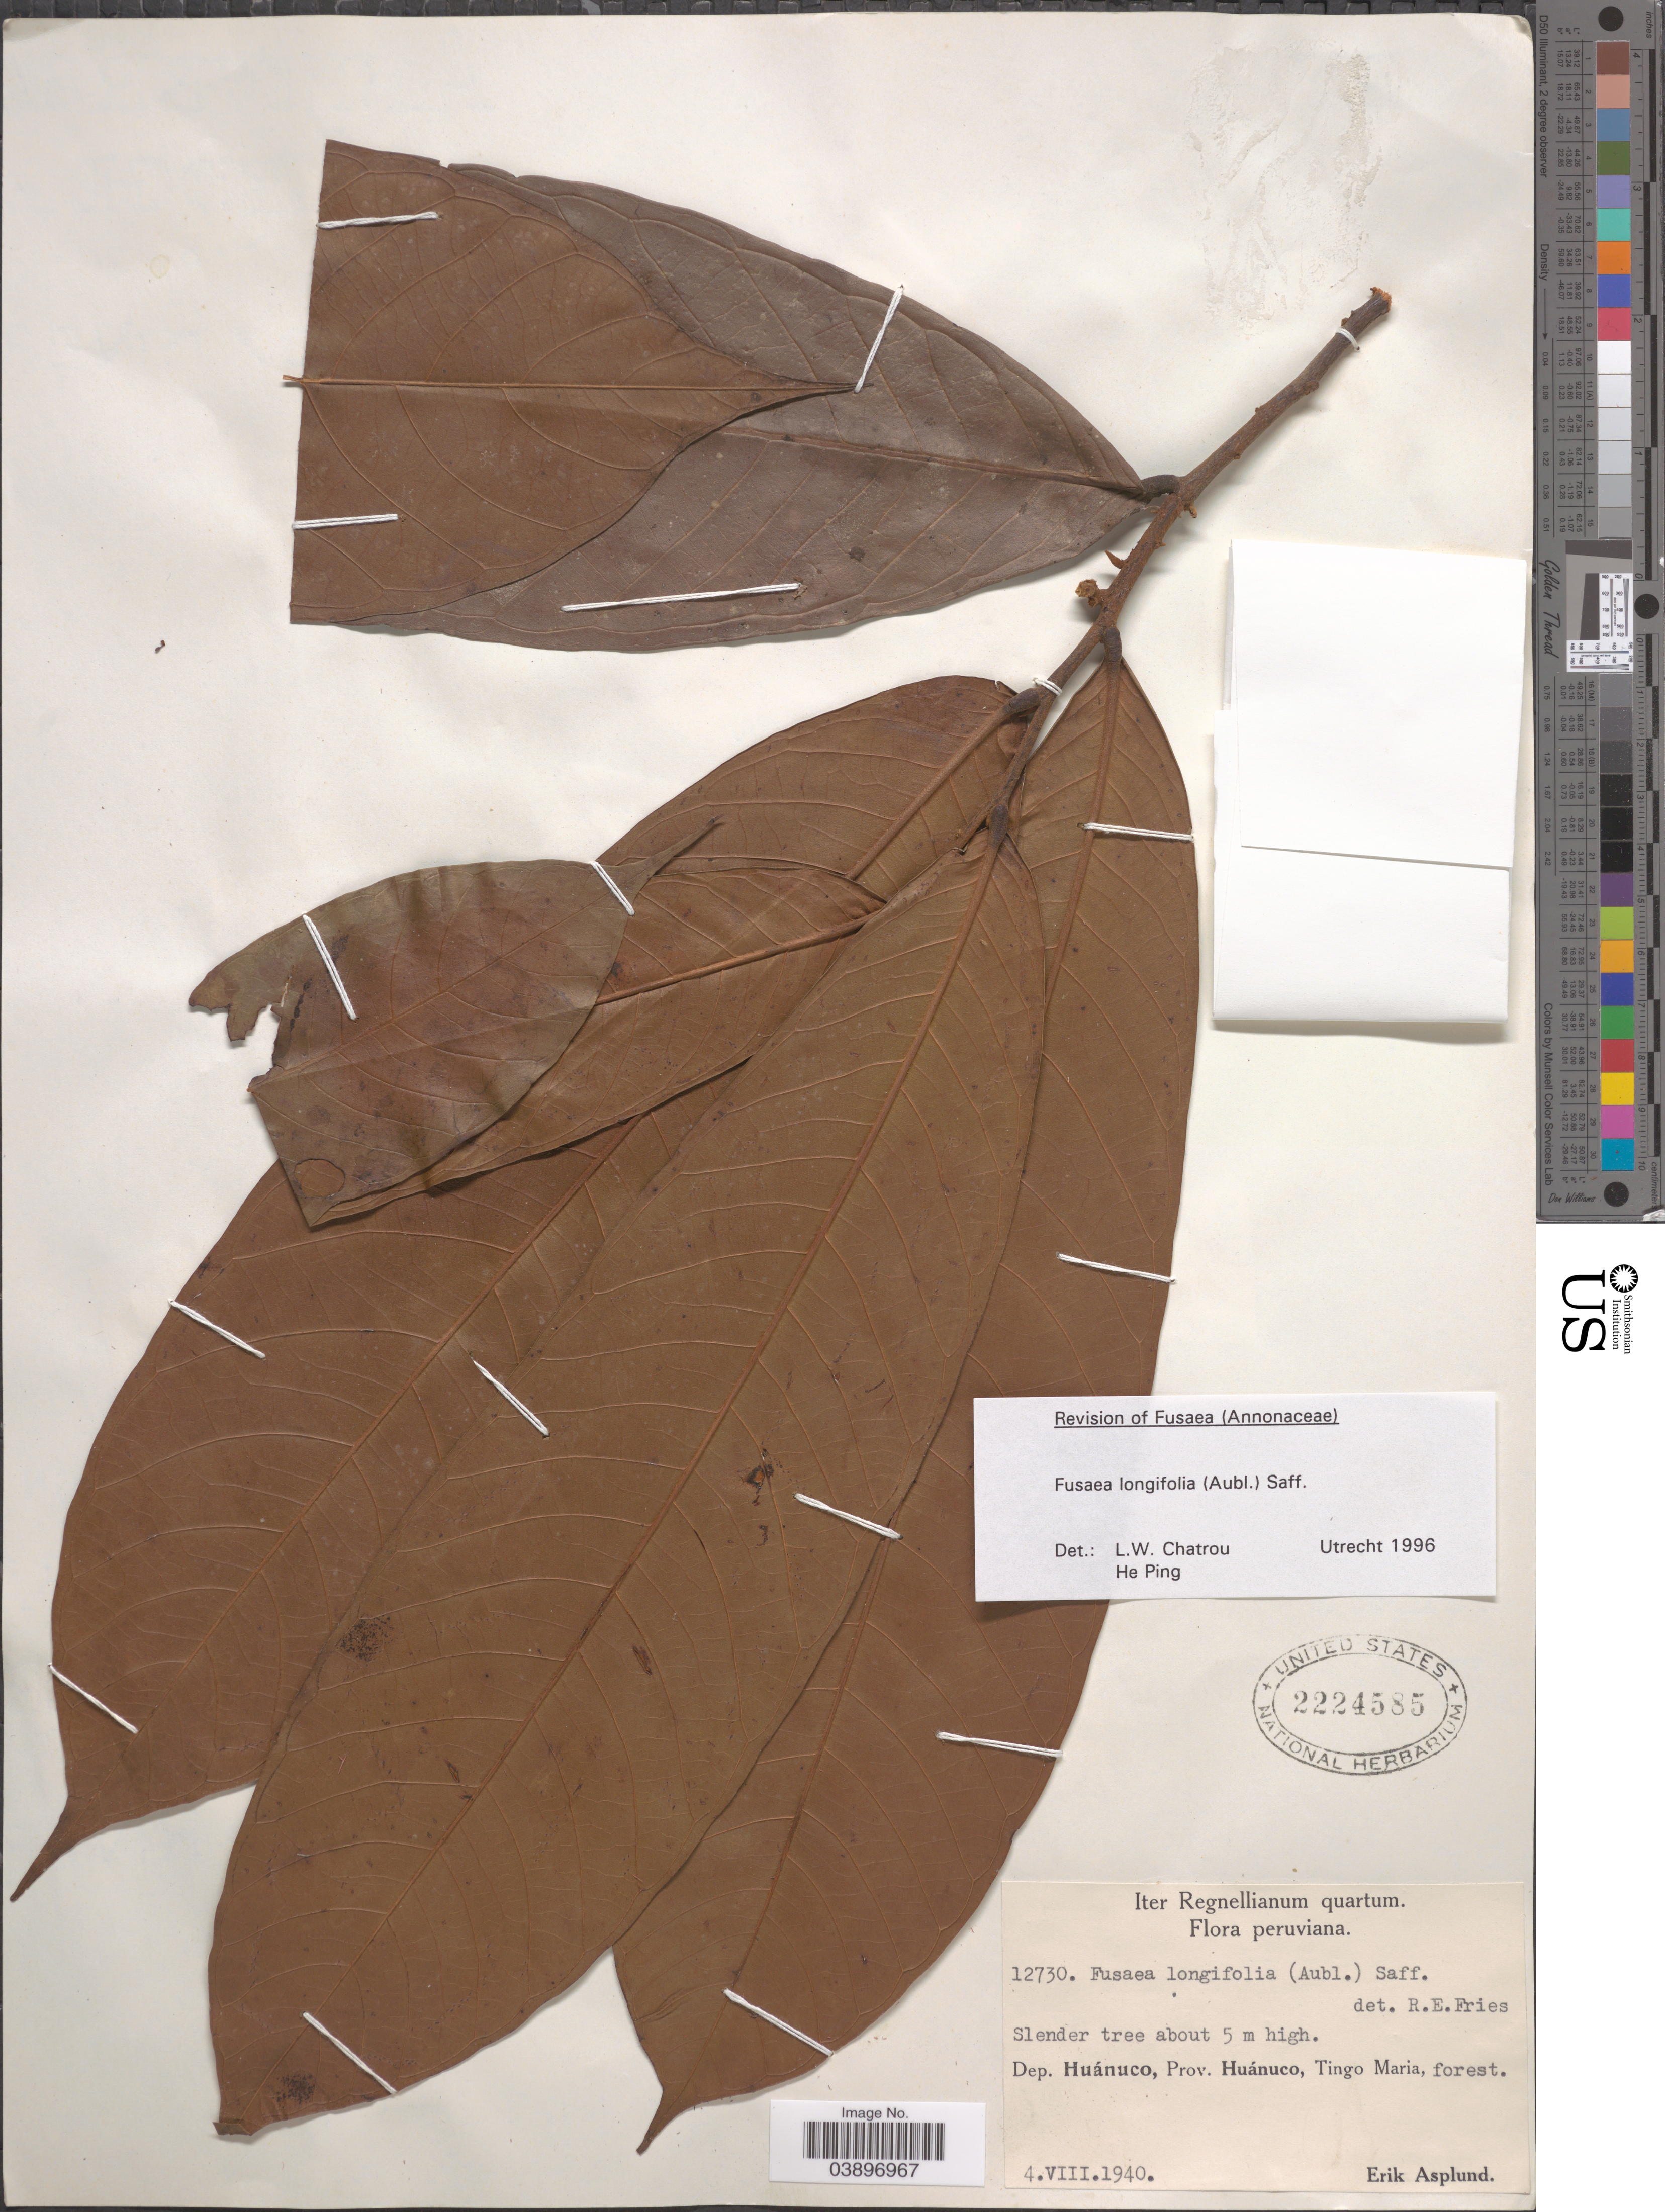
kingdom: Plantae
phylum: Tracheophyta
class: Magnoliopsida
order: Magnoliales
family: Annonaceae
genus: Fusaea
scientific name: Fusaea longifolia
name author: (Aubl.) Saff.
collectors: E. Asplund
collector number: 12730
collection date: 1940-08-04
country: Peru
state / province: Huánuco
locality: Dep. Huánuco, Tingo Maria.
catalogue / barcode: US 2224585